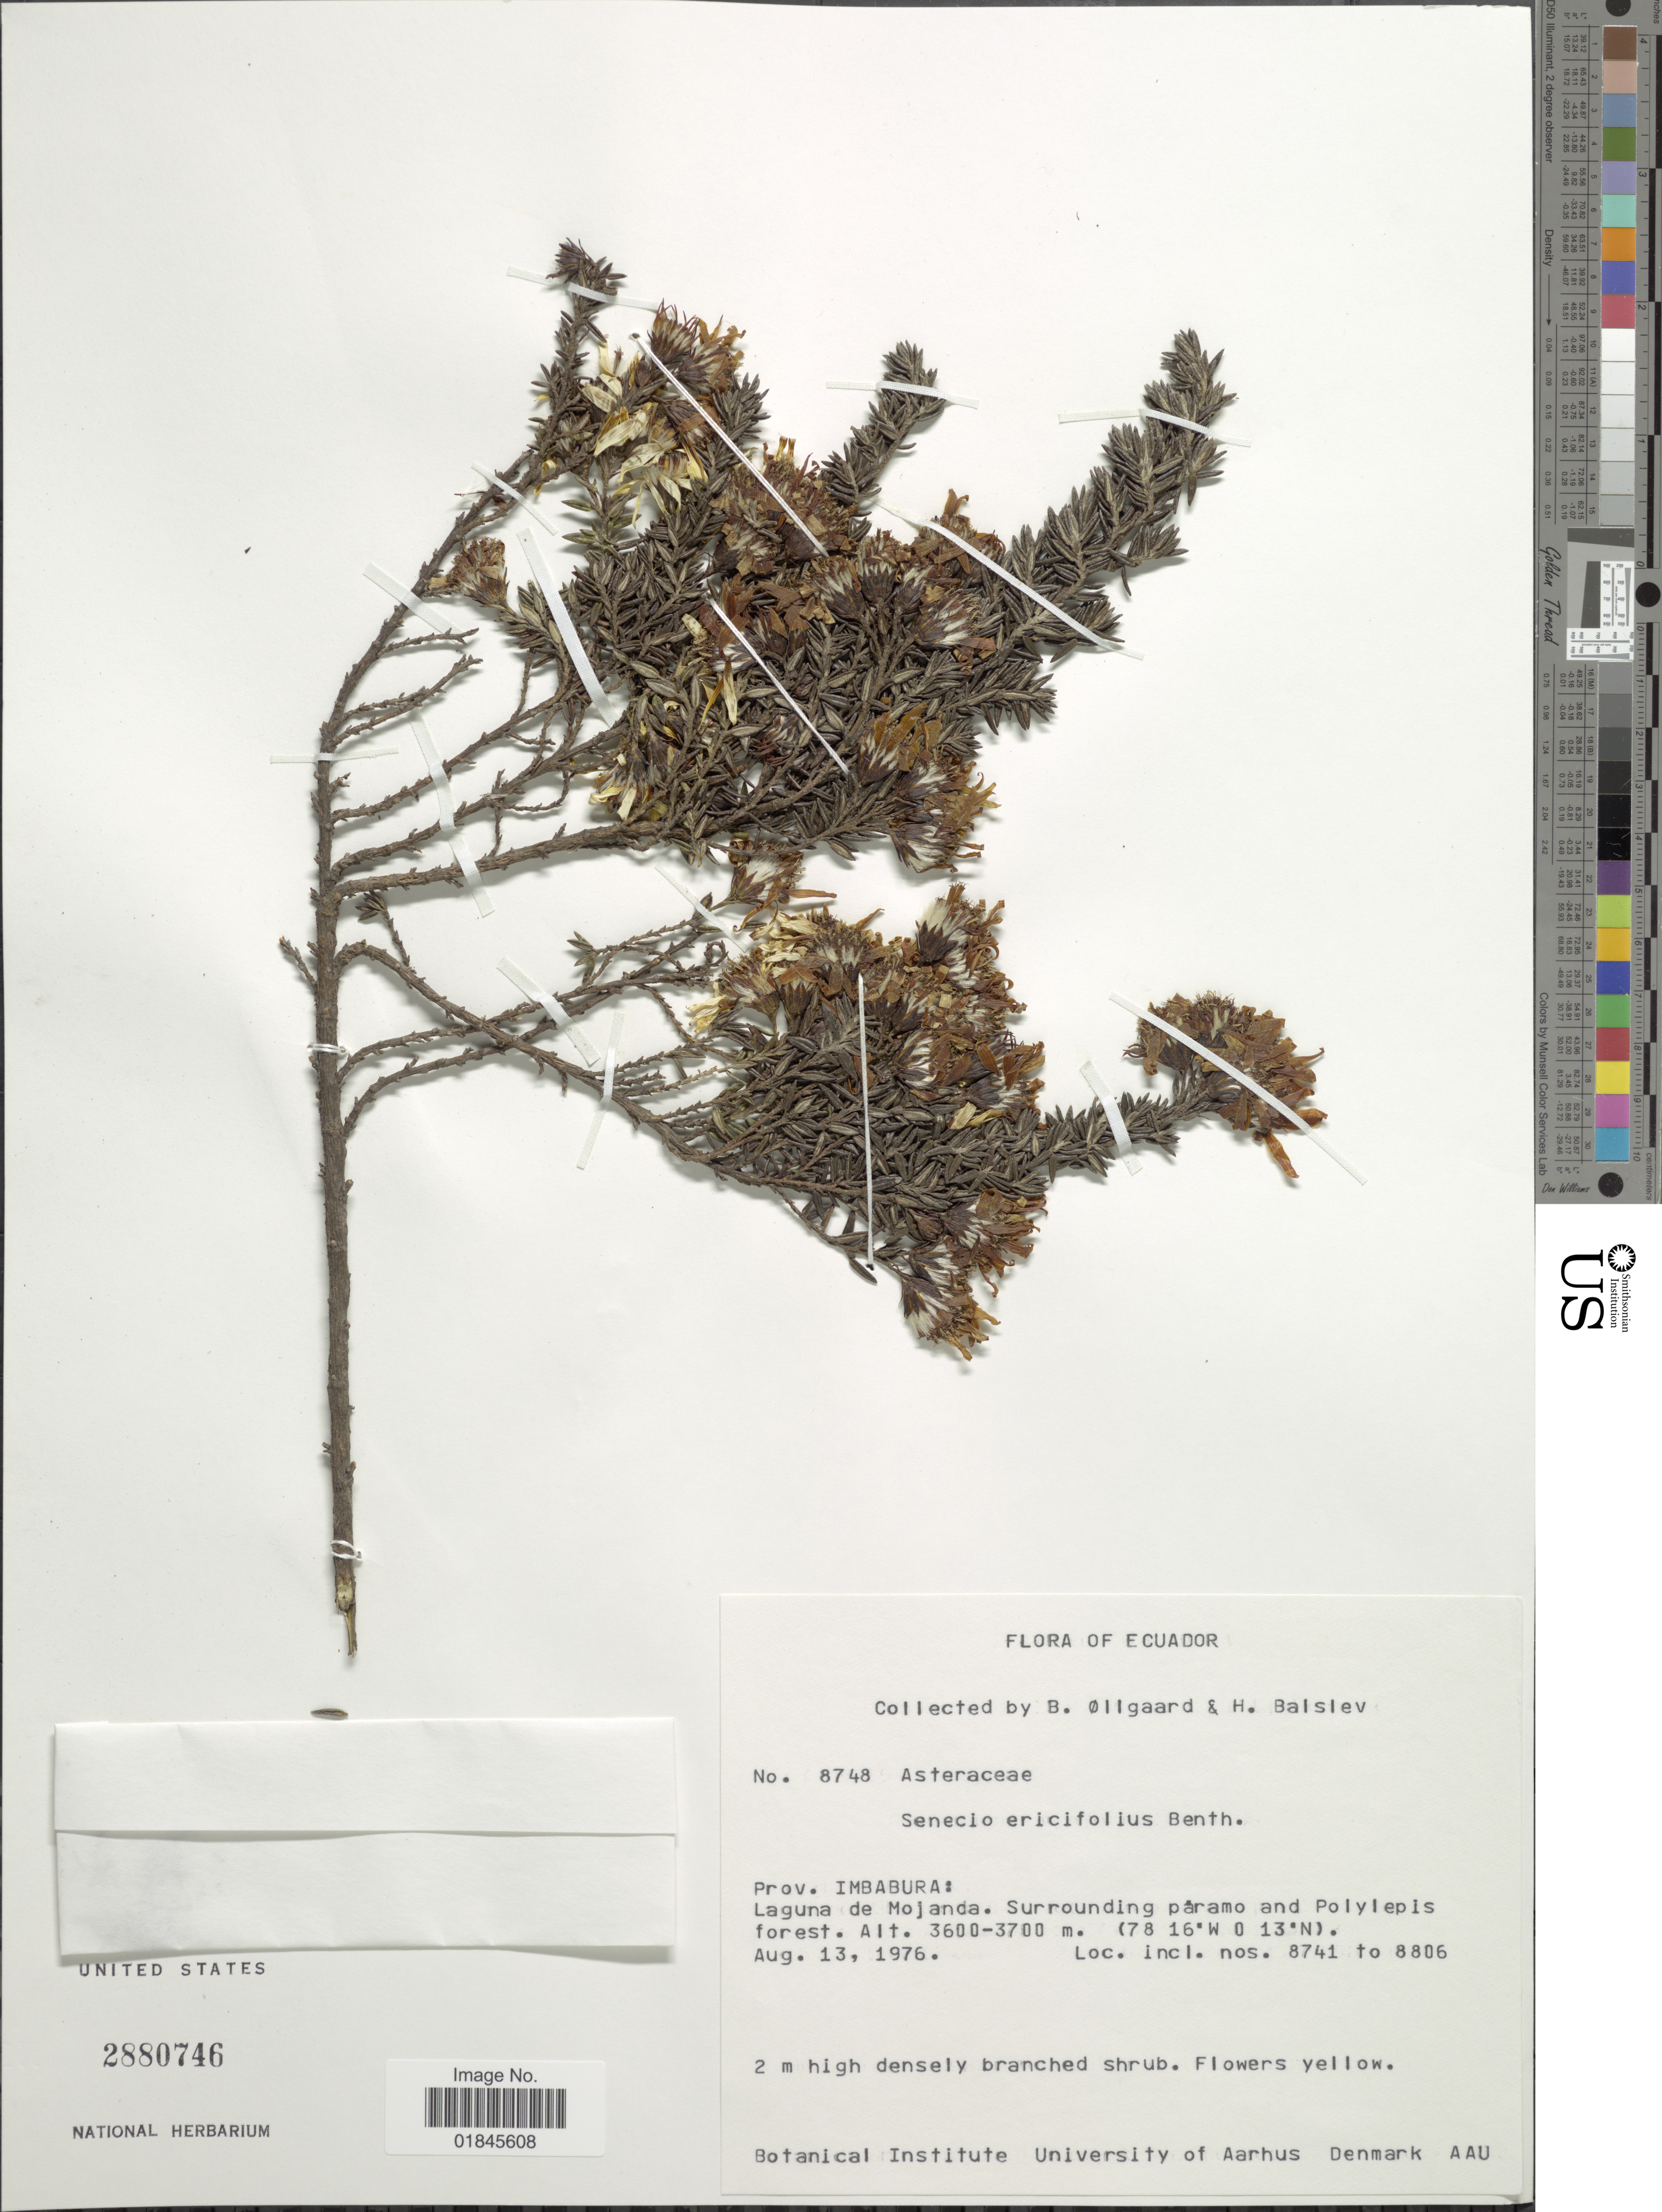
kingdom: Plantae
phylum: Tracheophyta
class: Magnoliopsida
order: Asterales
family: Asteraceae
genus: Pentacalia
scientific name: Pentacalia peruviana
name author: (Pers.) Cuatrec.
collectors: B. Øllgaard & H. Balslev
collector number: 8748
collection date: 1976-08-13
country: Ecuador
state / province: Imbabura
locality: Prov. Imbabura: Laguna de Mojanda. Surrounding páramo and Polylepis forest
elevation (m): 3600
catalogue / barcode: US 2880746